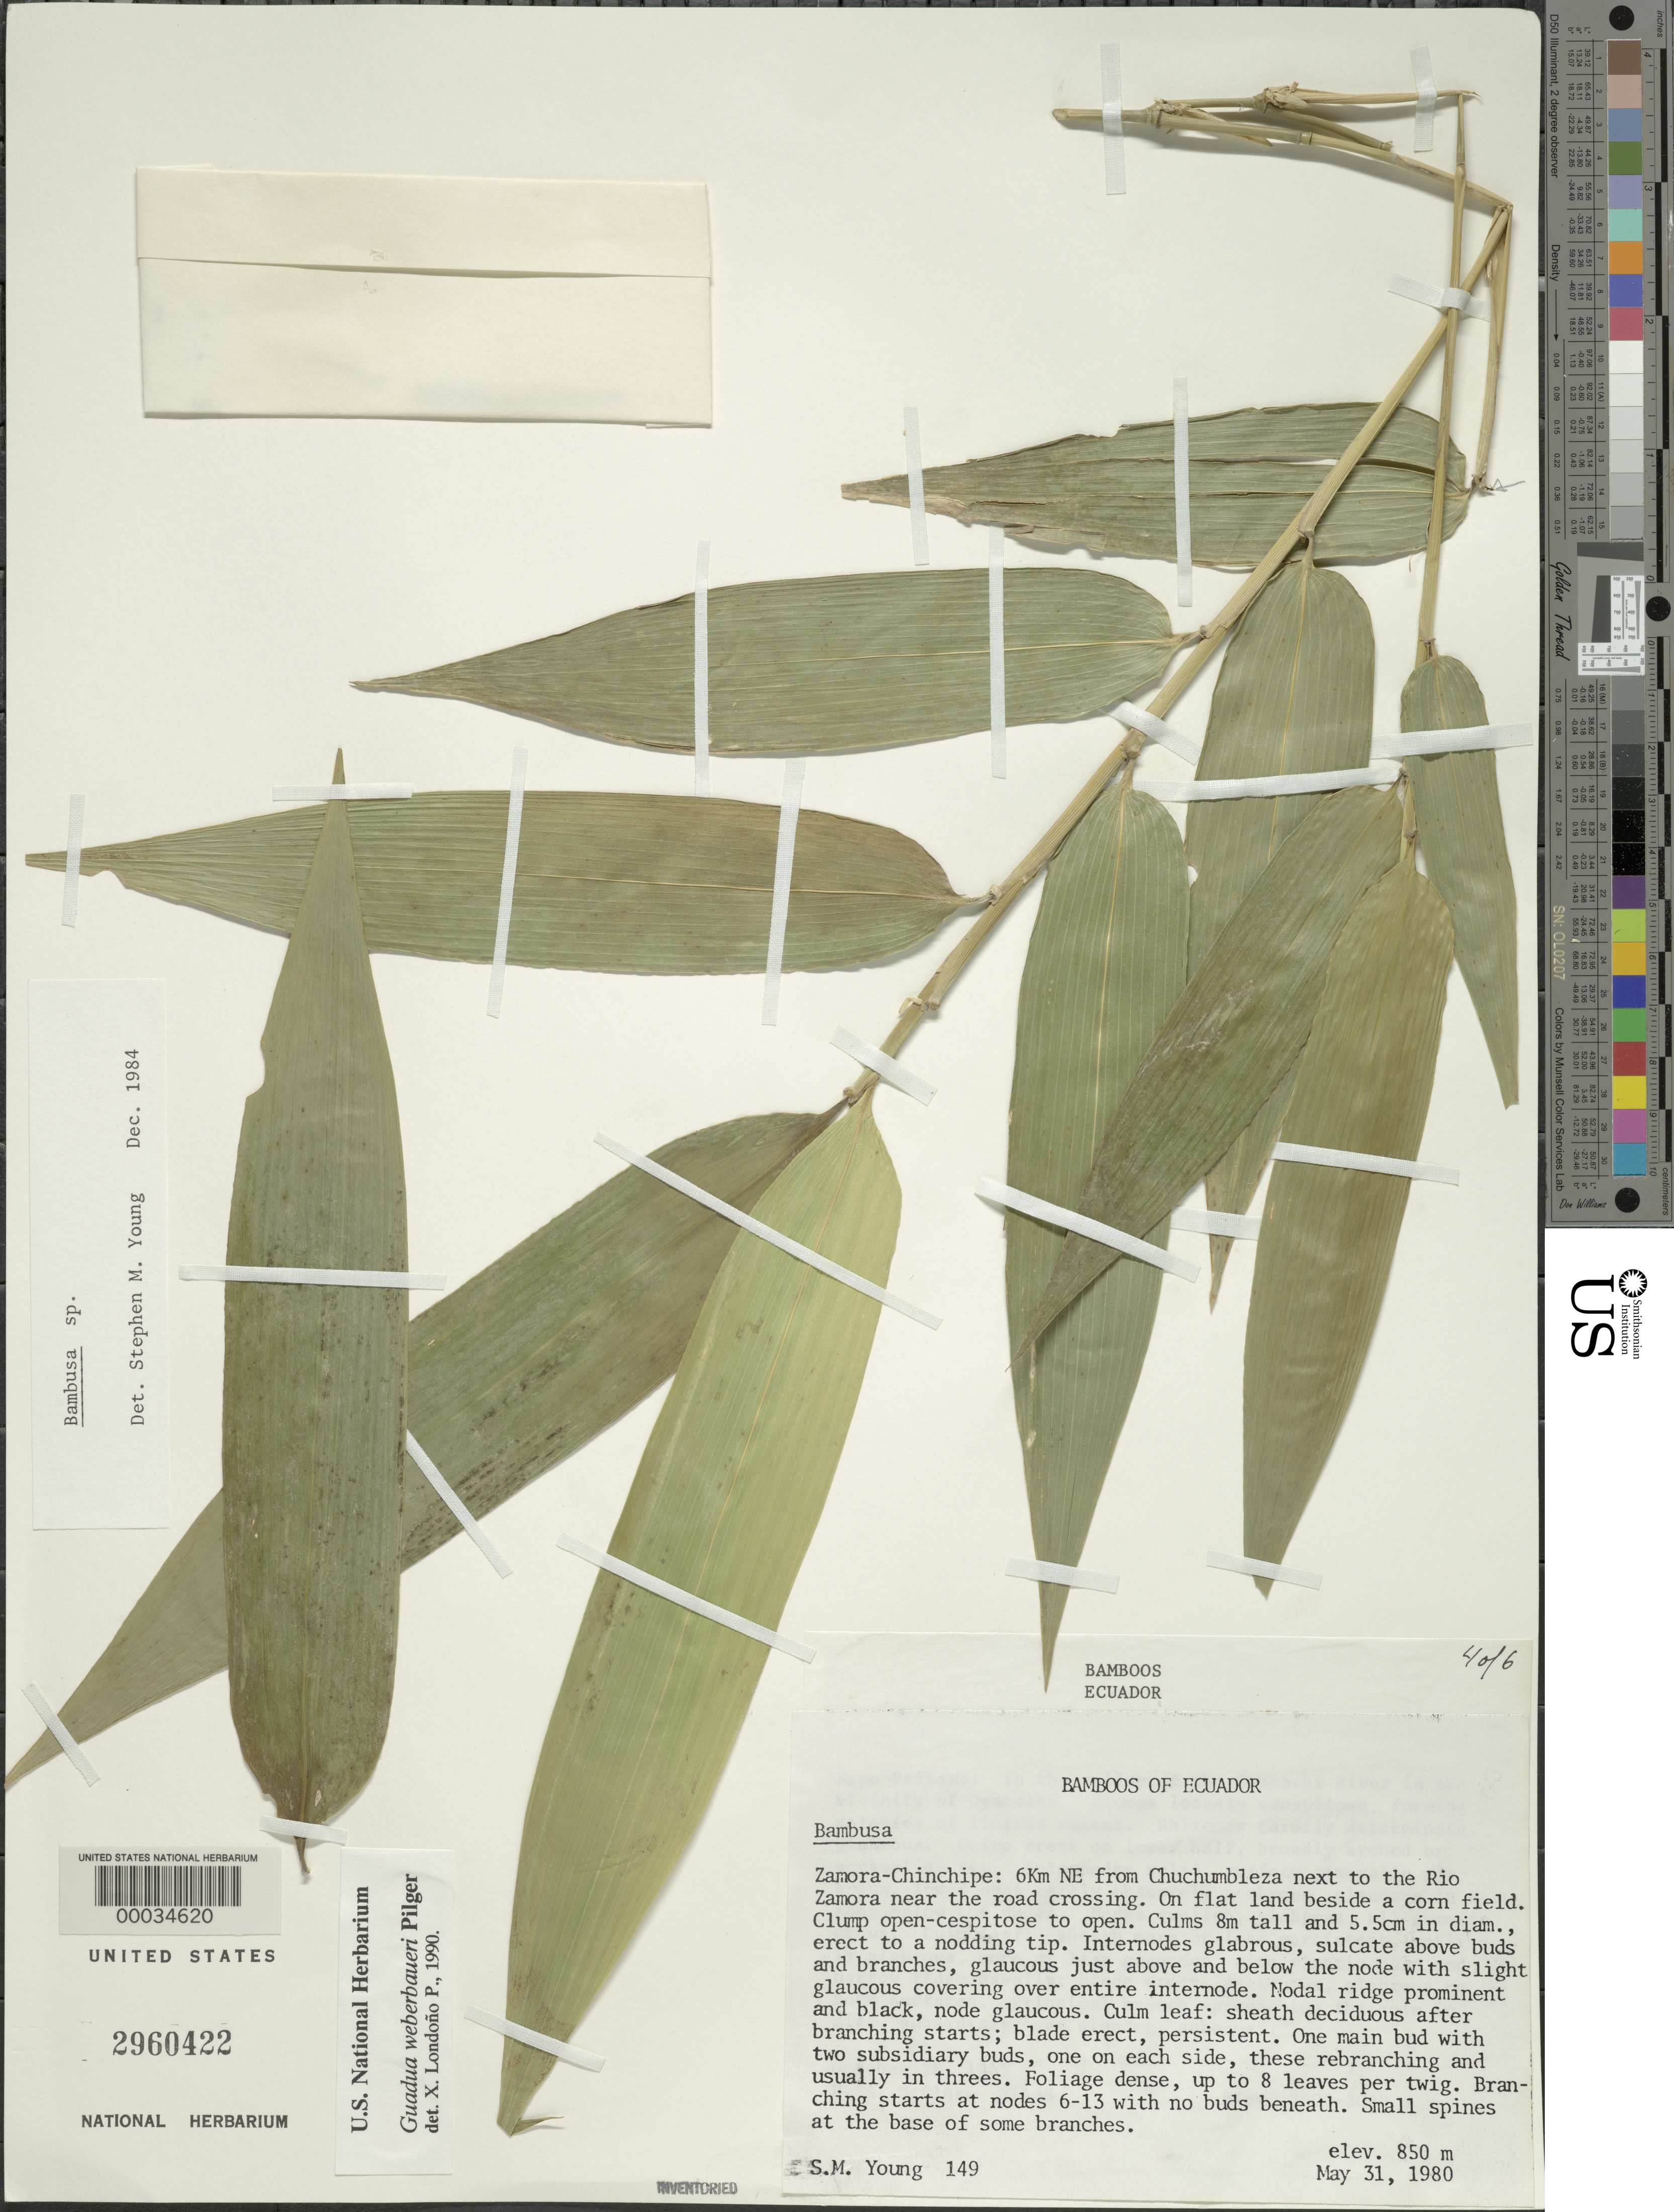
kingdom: Plantae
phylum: Tracheophyta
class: Liliopsida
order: Poales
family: Poaceae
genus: Guadua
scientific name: Guadua weberbaueri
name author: Pilg.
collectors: S. Young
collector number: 149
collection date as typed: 31 May 1980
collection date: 1980-05-31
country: Ecuador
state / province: Zamora-Chinchipe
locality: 6 km NEfrom chuchumbleza next to the Rio Zamora near the road crossing beside a corn field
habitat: Flat land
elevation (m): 850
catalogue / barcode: US 2960422